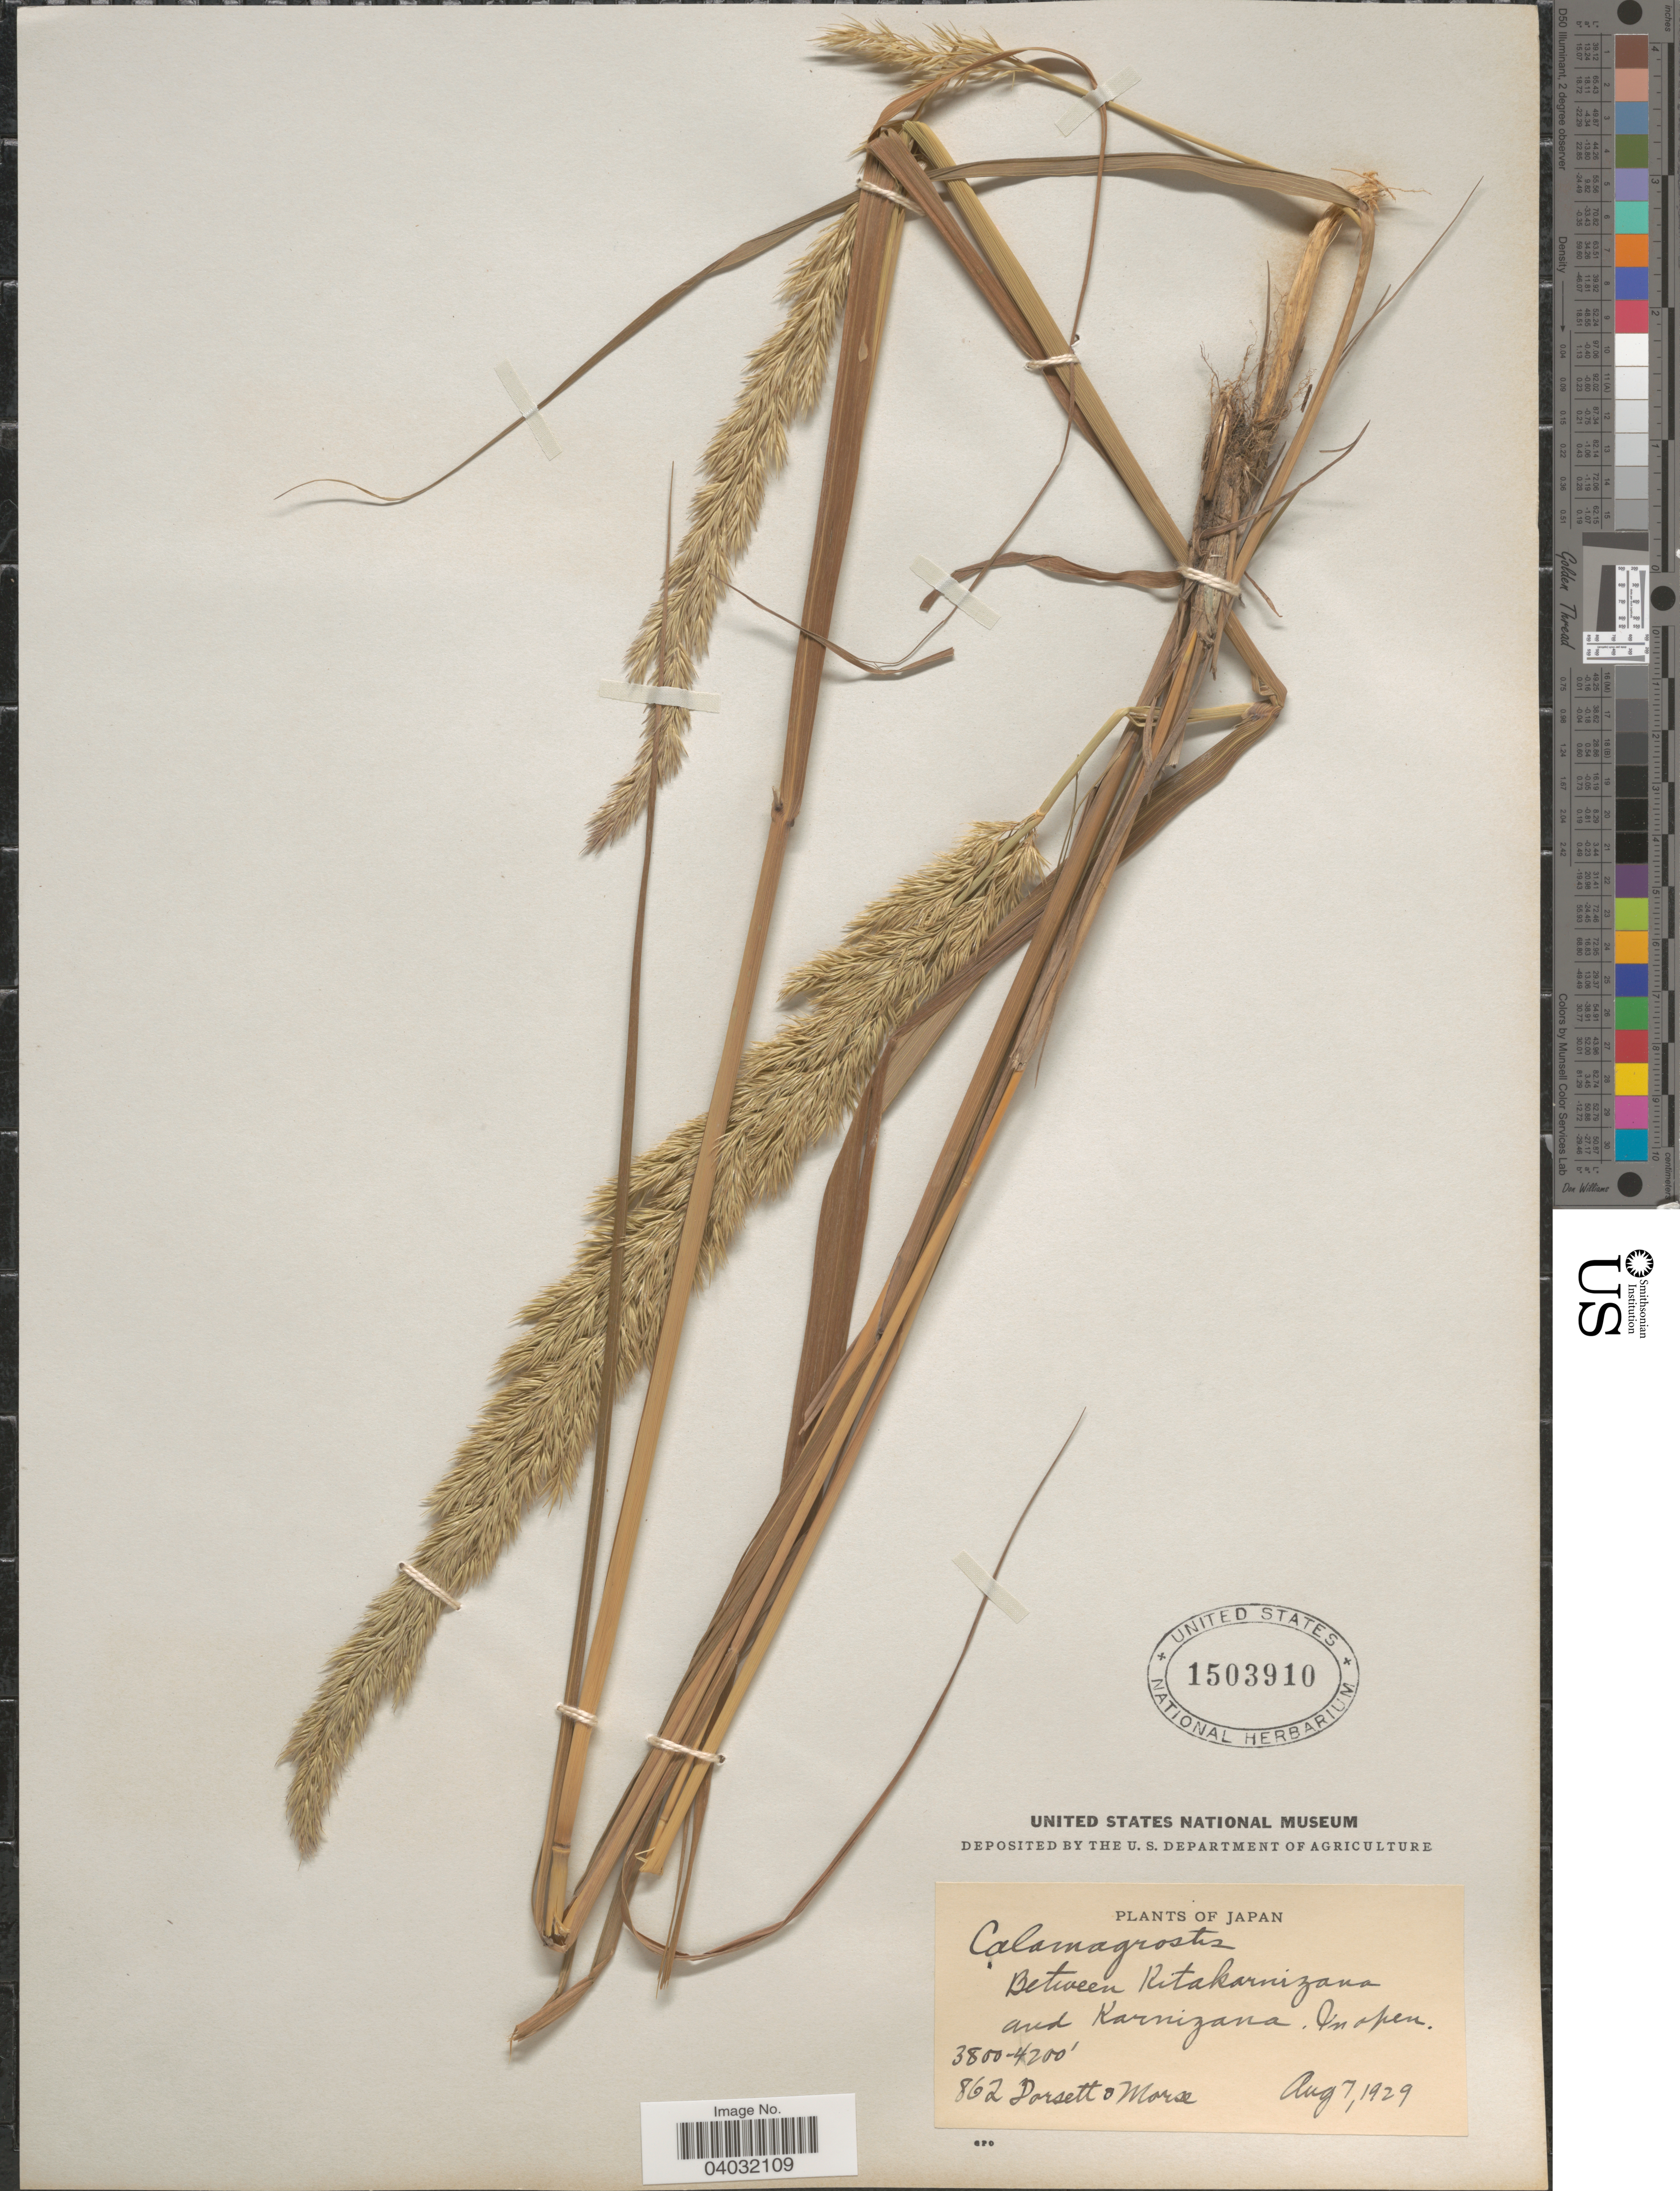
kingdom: Plantae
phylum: Tracheophyta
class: Liliopsida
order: Poales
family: Poaceae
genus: Calamagrostis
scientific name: Calamagrostis epigeios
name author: (L.) Roth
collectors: -- Dorsett & -. Morse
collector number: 862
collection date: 1929-08-07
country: Japan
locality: Between Ritakarnizana and Karnizana.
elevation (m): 1158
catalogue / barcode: US 1503910